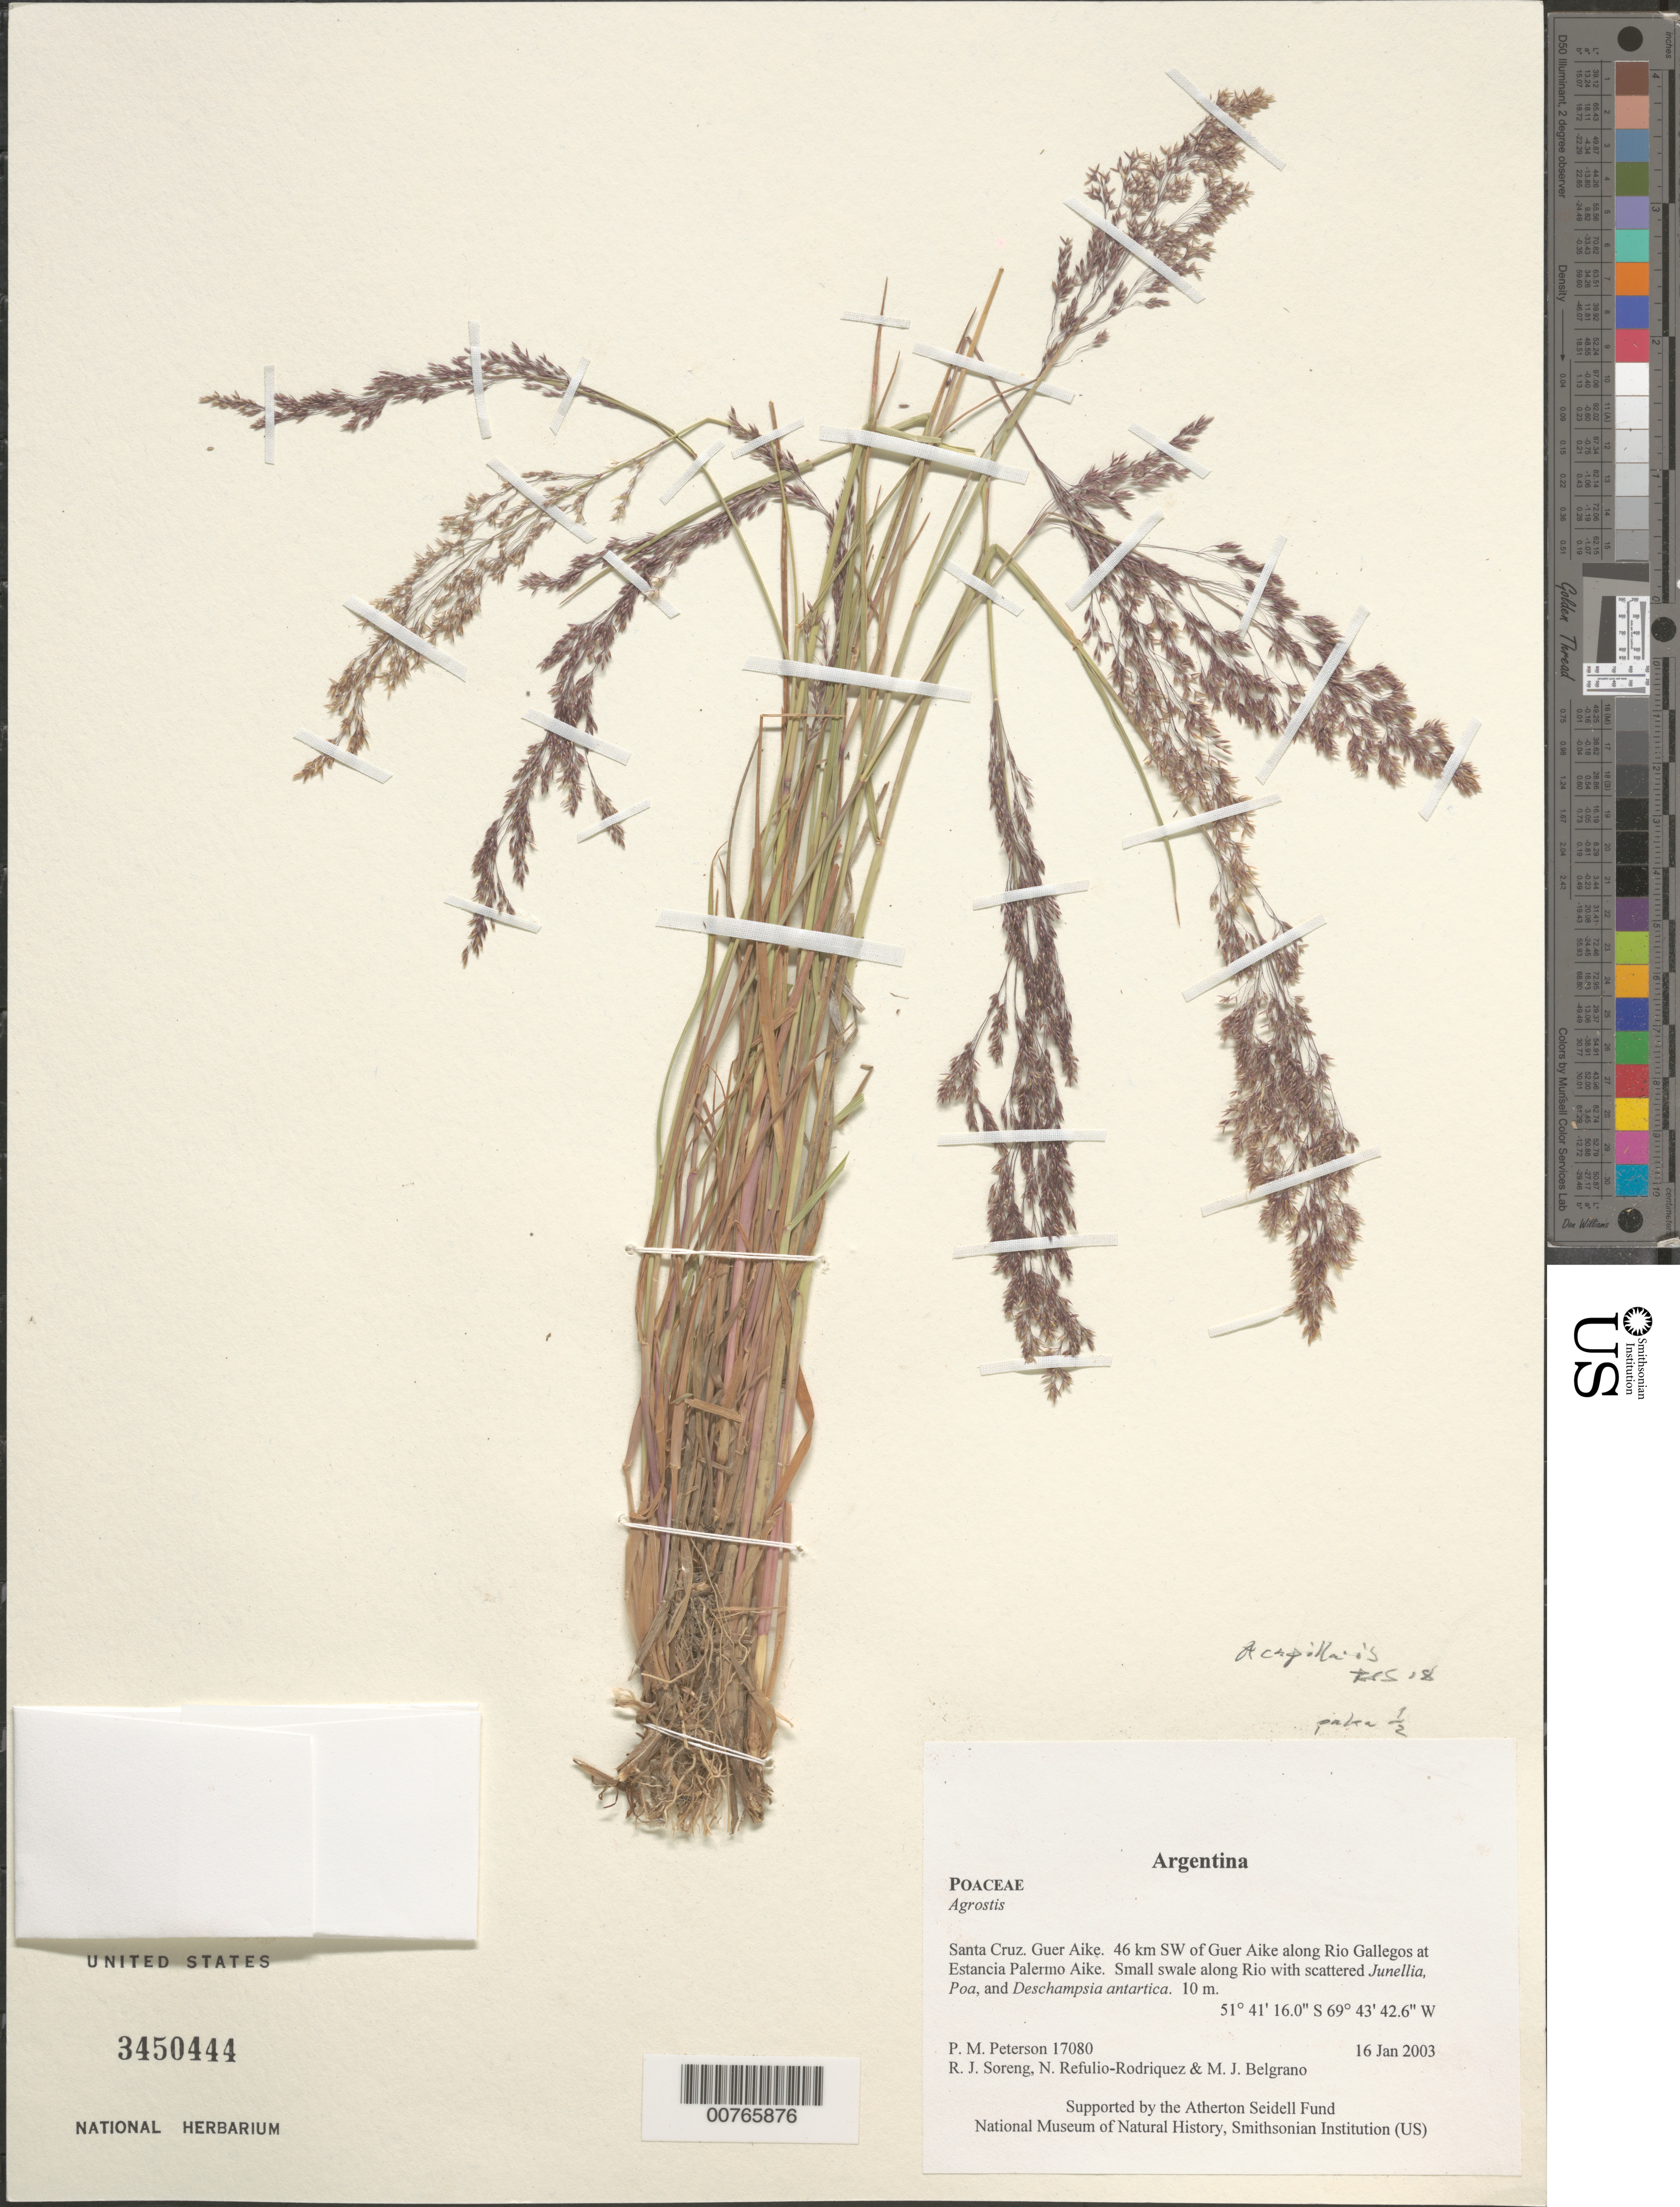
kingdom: Plantae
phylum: Tracheophyta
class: Liliopsida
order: Poales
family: Poaceae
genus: Agrostis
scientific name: Agrostis capillaris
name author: L.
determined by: Soreng, Robert J., Research Associate (BOT), Smithsonian Institution - National Museum of Natural History (UNITED STATES)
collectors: P. M. Peterson, R. J. Soreng, N. Refulio-Rodríguez & M. Belgrano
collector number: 17080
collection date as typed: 16 Jan 2003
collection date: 2003-01-16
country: Argentina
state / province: Santa Cruz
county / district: Guer Aike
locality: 46 km SW of Guer Aike along Rio Gallegos at Estancia Palermo Aike. Small swale along Rio with scattered Junellia, Poa, and Deschampsia antartica.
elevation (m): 10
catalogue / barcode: US 3450444